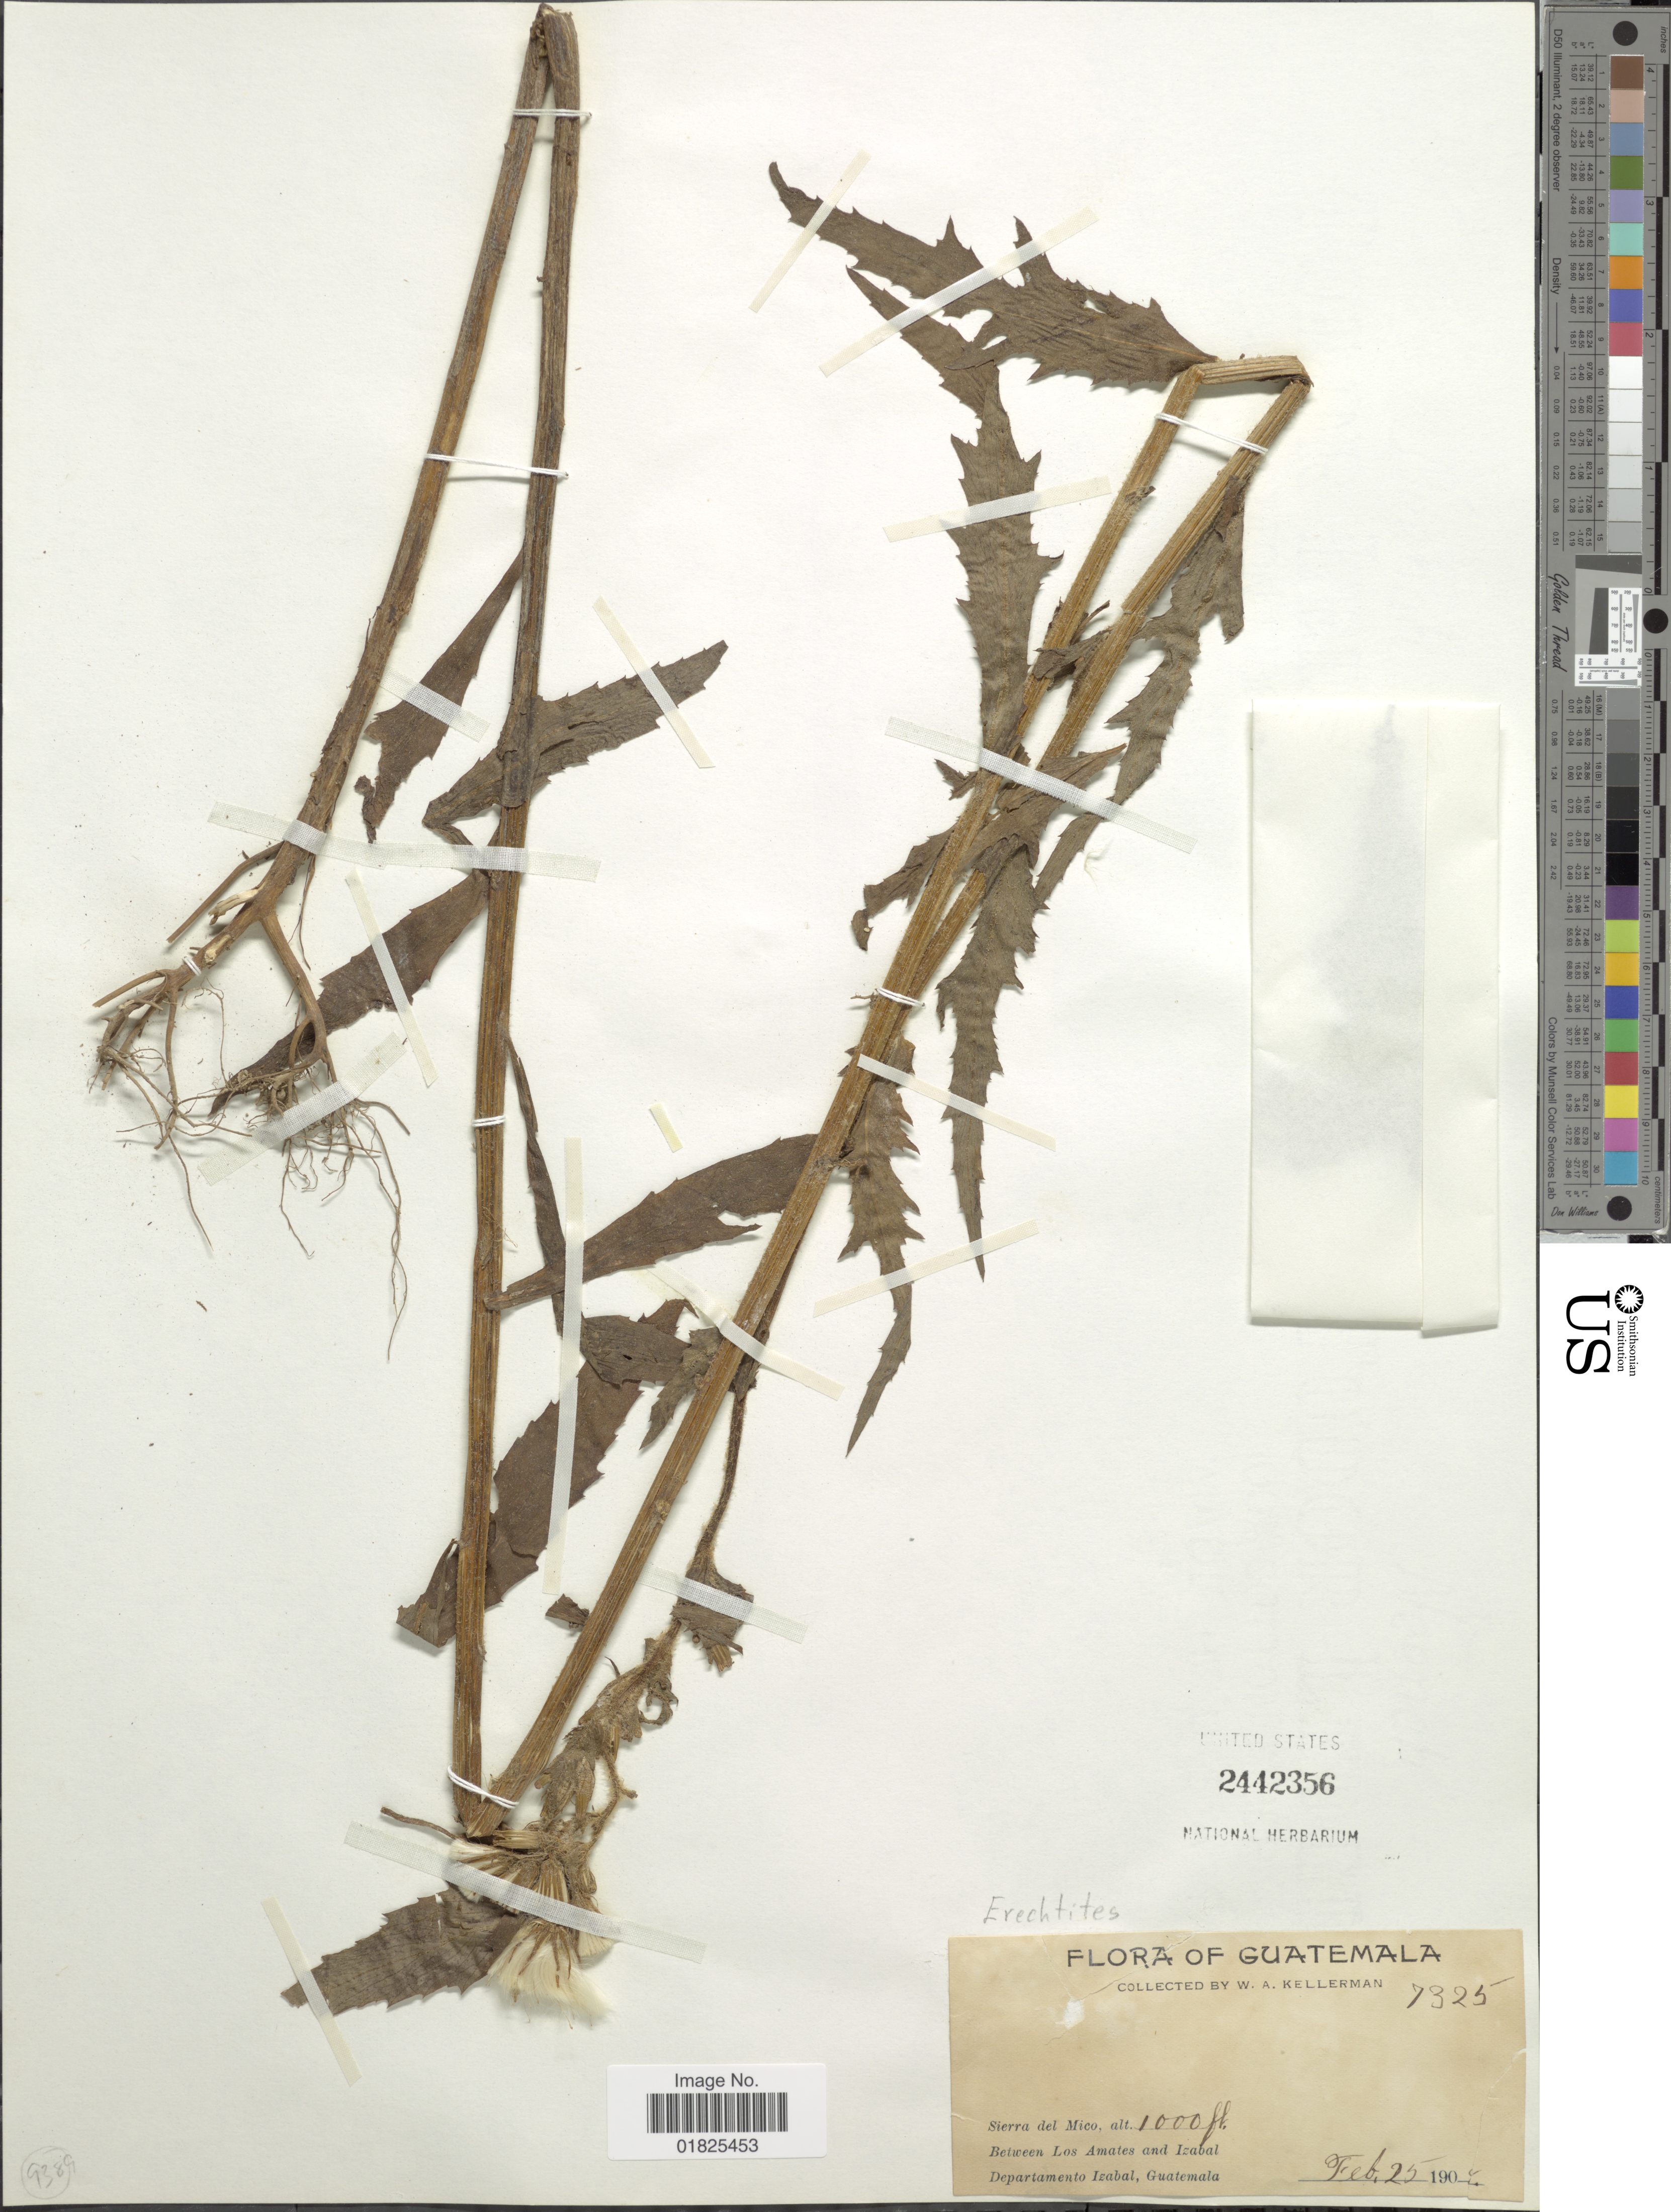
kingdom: Plantae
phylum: Tracheophyta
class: Magnoliopsida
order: Asterales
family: Asteraceae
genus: Erechtites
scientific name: Erechtites valerianifolius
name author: (Link ex Spreng.) DC.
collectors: W. Kellerman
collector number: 7325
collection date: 1904-02-25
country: Guatemala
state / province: Izabal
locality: Between Los Amates and Izabal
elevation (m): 305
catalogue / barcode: US 2442356